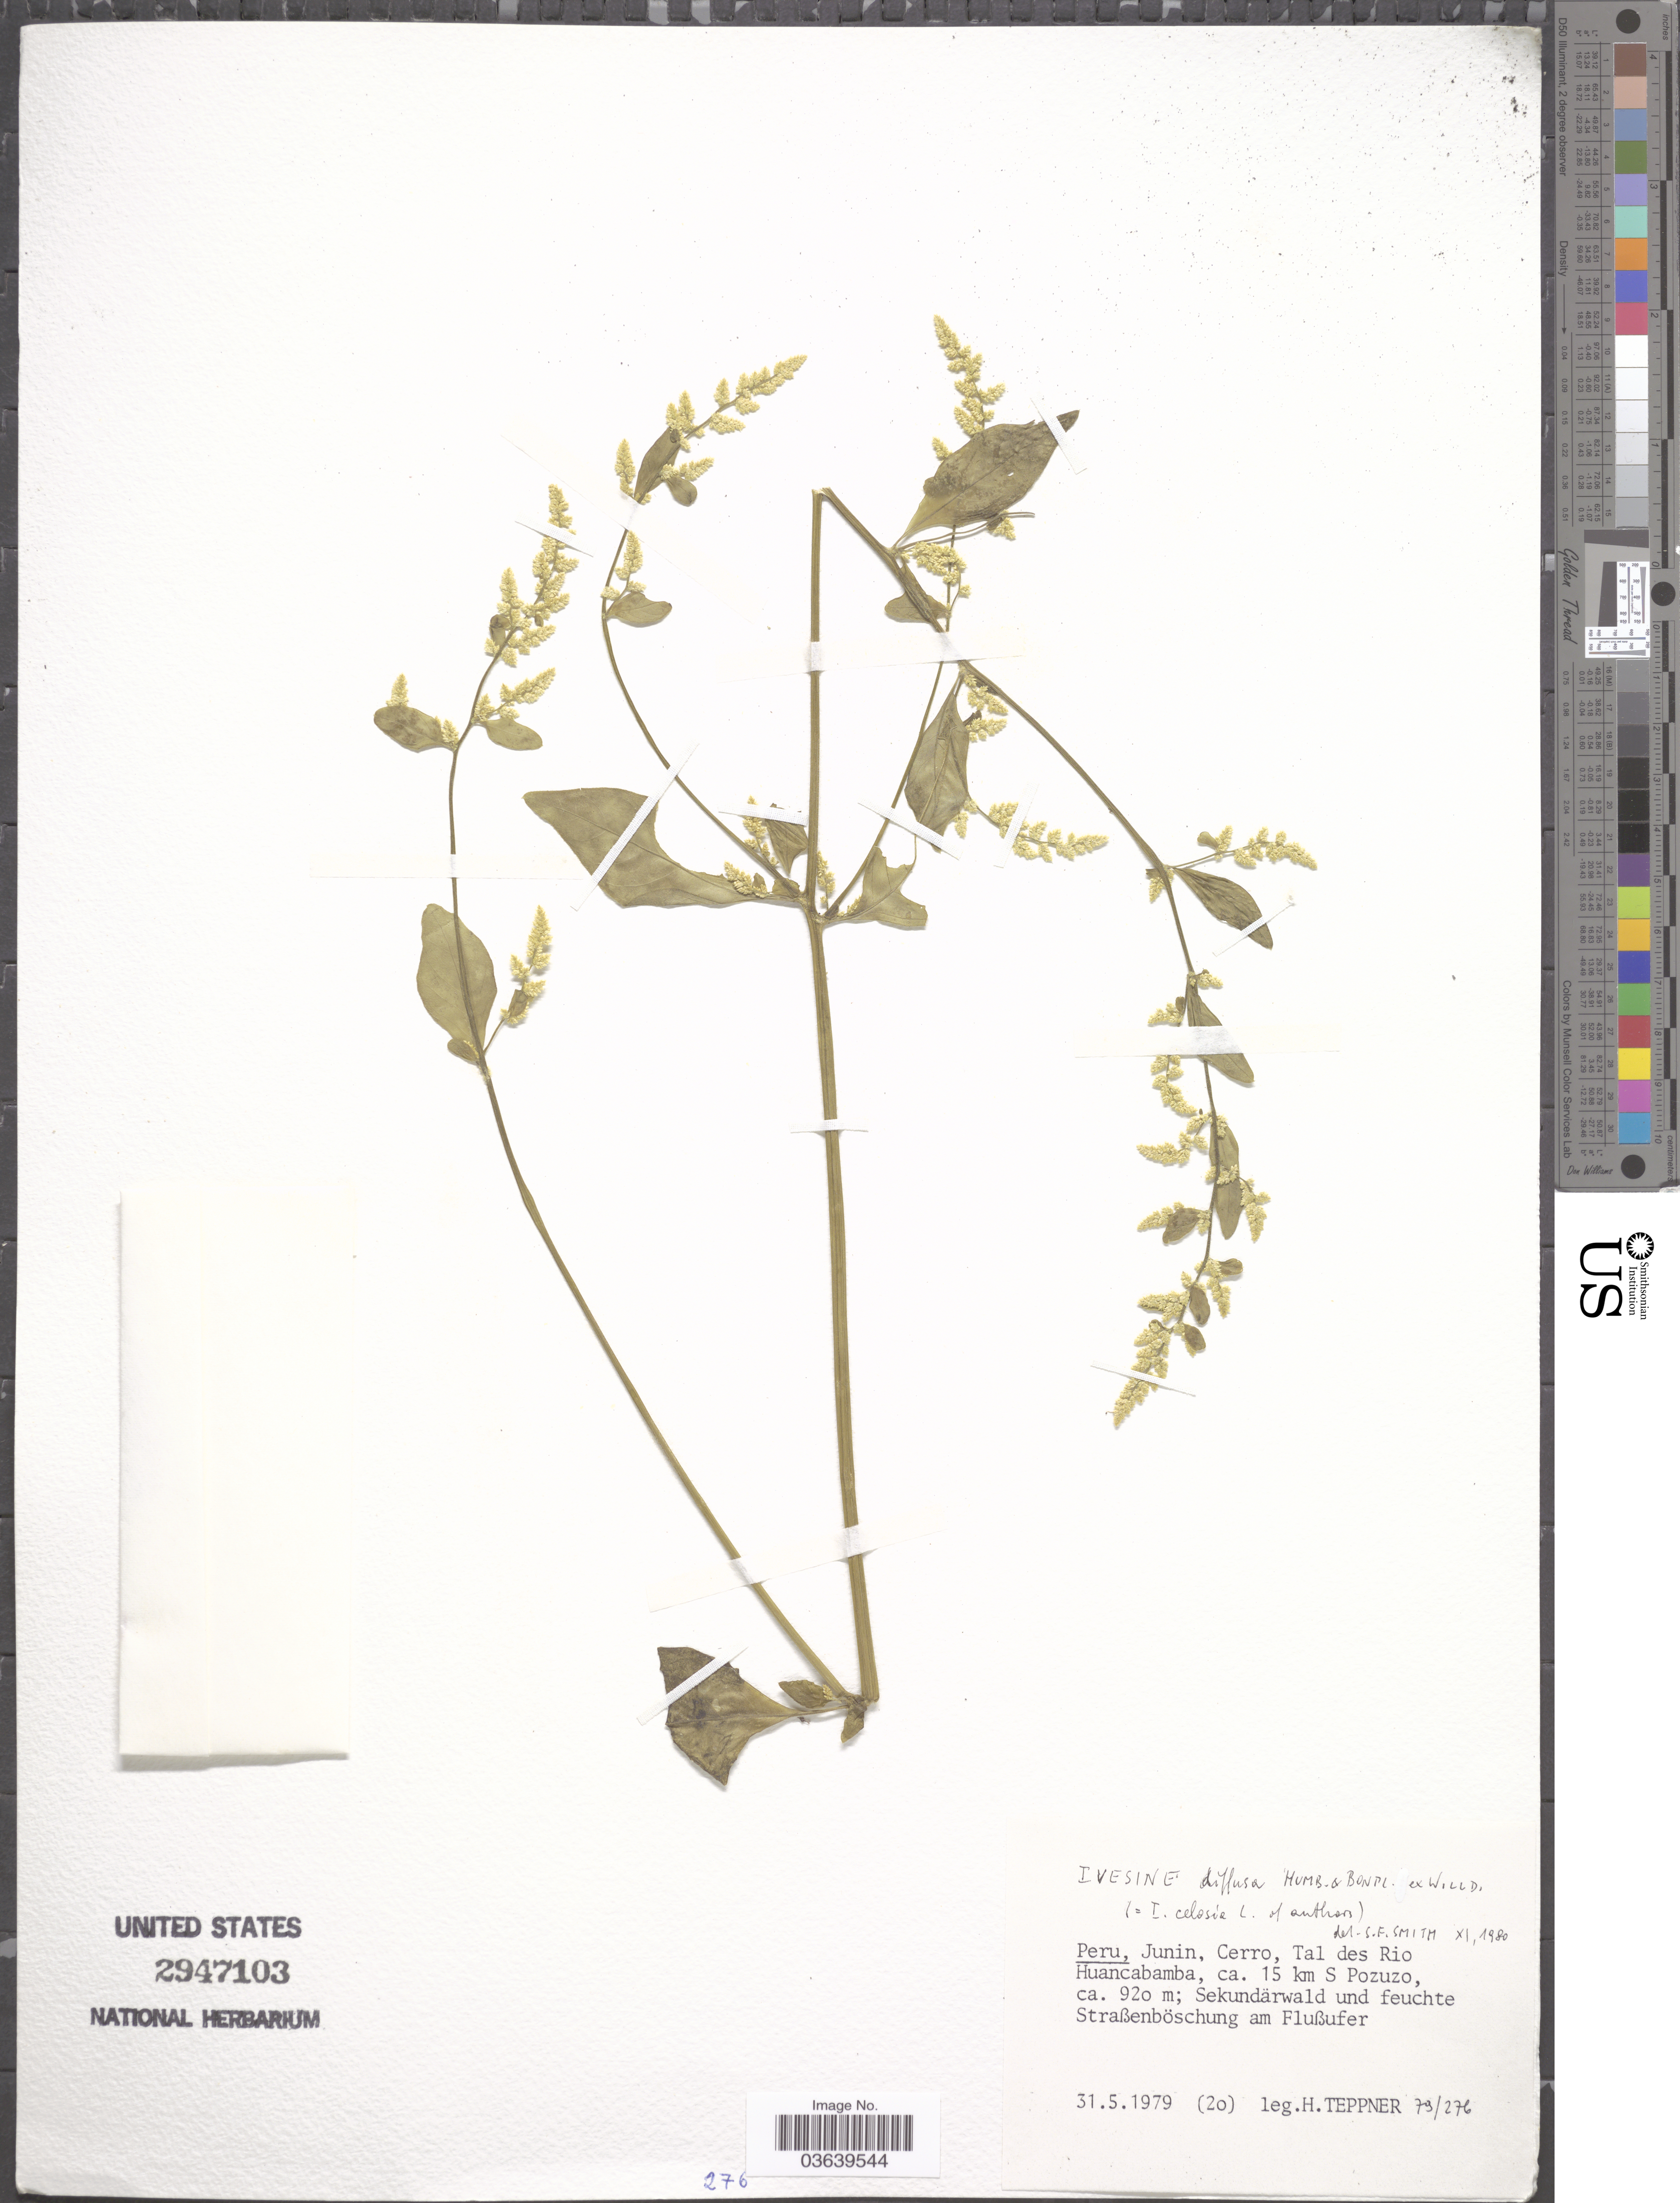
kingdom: Plantae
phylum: Tracheophyta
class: Magnoliopsida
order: Caryophyllales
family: Amaranthaceae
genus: Iresine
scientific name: Iresine celosia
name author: L.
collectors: H. Teppner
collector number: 20?/79/276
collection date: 1979-05-31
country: Peru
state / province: Junín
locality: Cerro, Tal des Rio Huancabamba, ca. 15 km S Pozuzo.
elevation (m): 920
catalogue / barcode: US 2947103